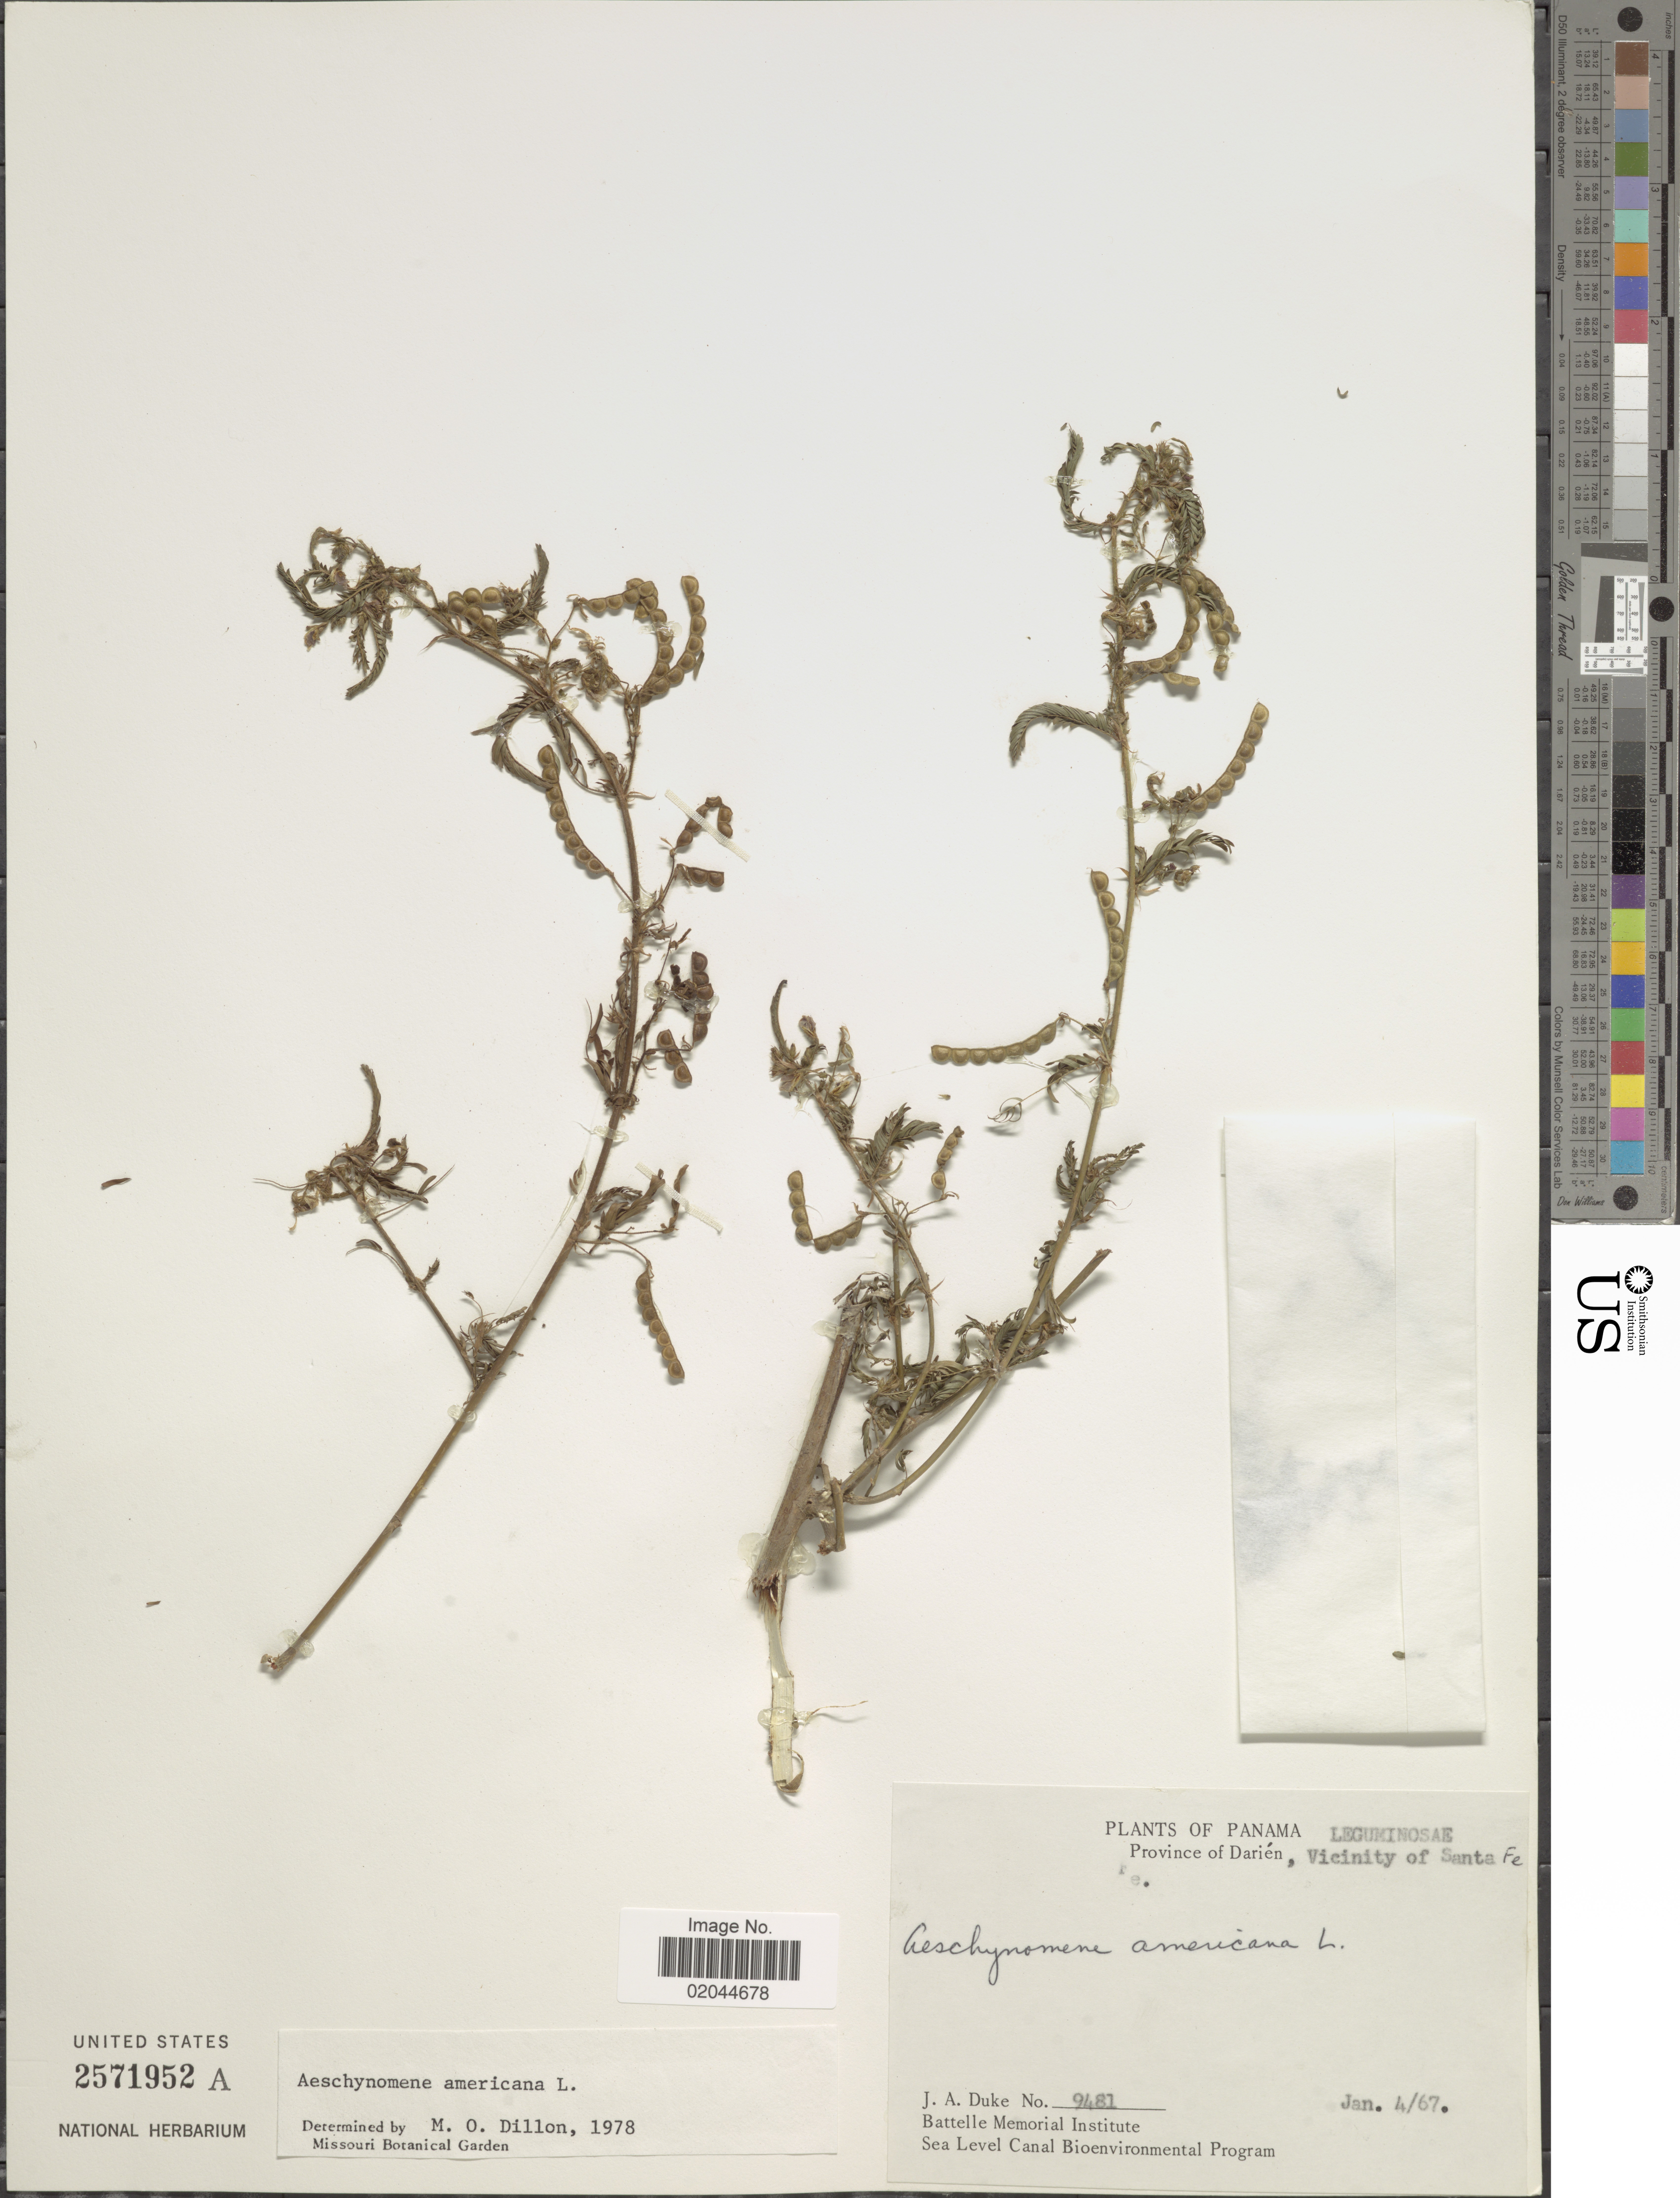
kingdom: Plantae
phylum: Tracheophyta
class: Magnoliopsida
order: Fabales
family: Fabaceae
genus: Aeschynomene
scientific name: Aeschynomene americana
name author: L.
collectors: J. A. Duke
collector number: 9481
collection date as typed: Transcribed d/m/y: 4/1/67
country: Panama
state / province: Darién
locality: Vicinity of Santa Fe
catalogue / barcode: US 2571952A